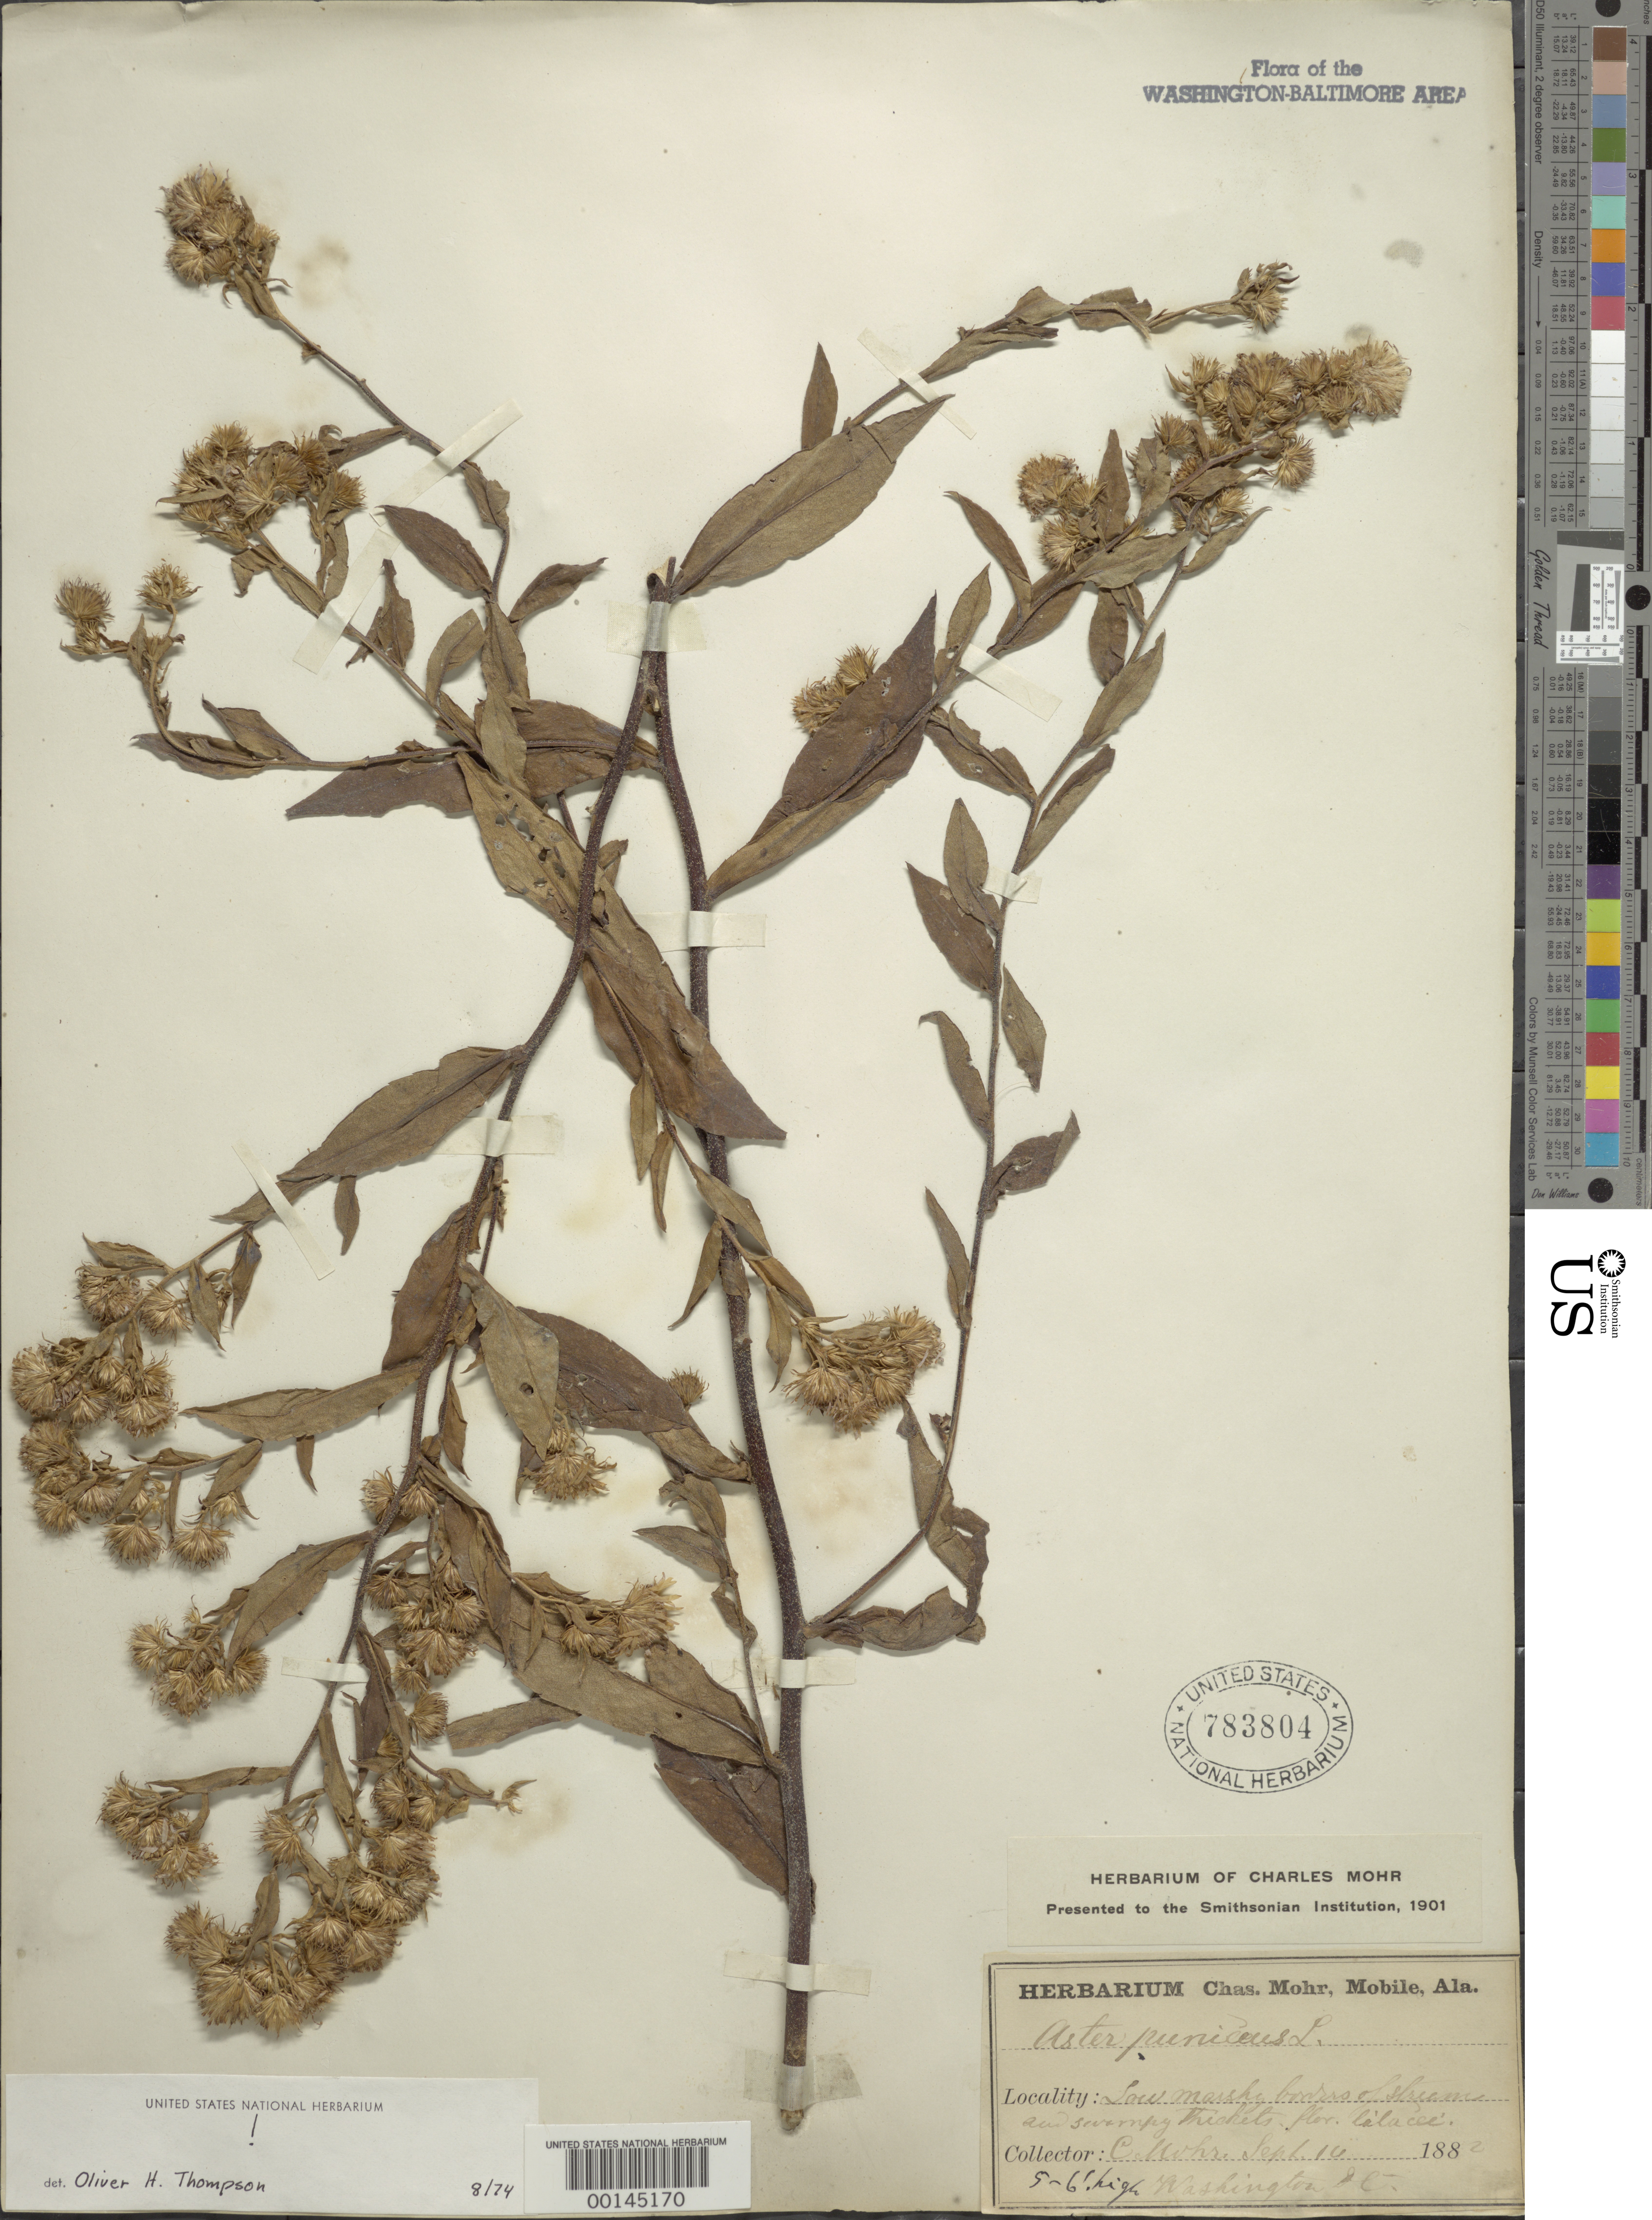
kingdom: Plantae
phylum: Tracheophyta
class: Magnoliopsida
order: Asterales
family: Asteraceae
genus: Symphyotrichum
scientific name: Symphyotrichum puniceum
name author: (L.) Á. Löve & D. Löve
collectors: C. T. Mohr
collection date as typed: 16 Sep 1882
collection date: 1882-09-16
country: United States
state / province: District of Columbia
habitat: Low marshy border of stream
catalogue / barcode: US 783804